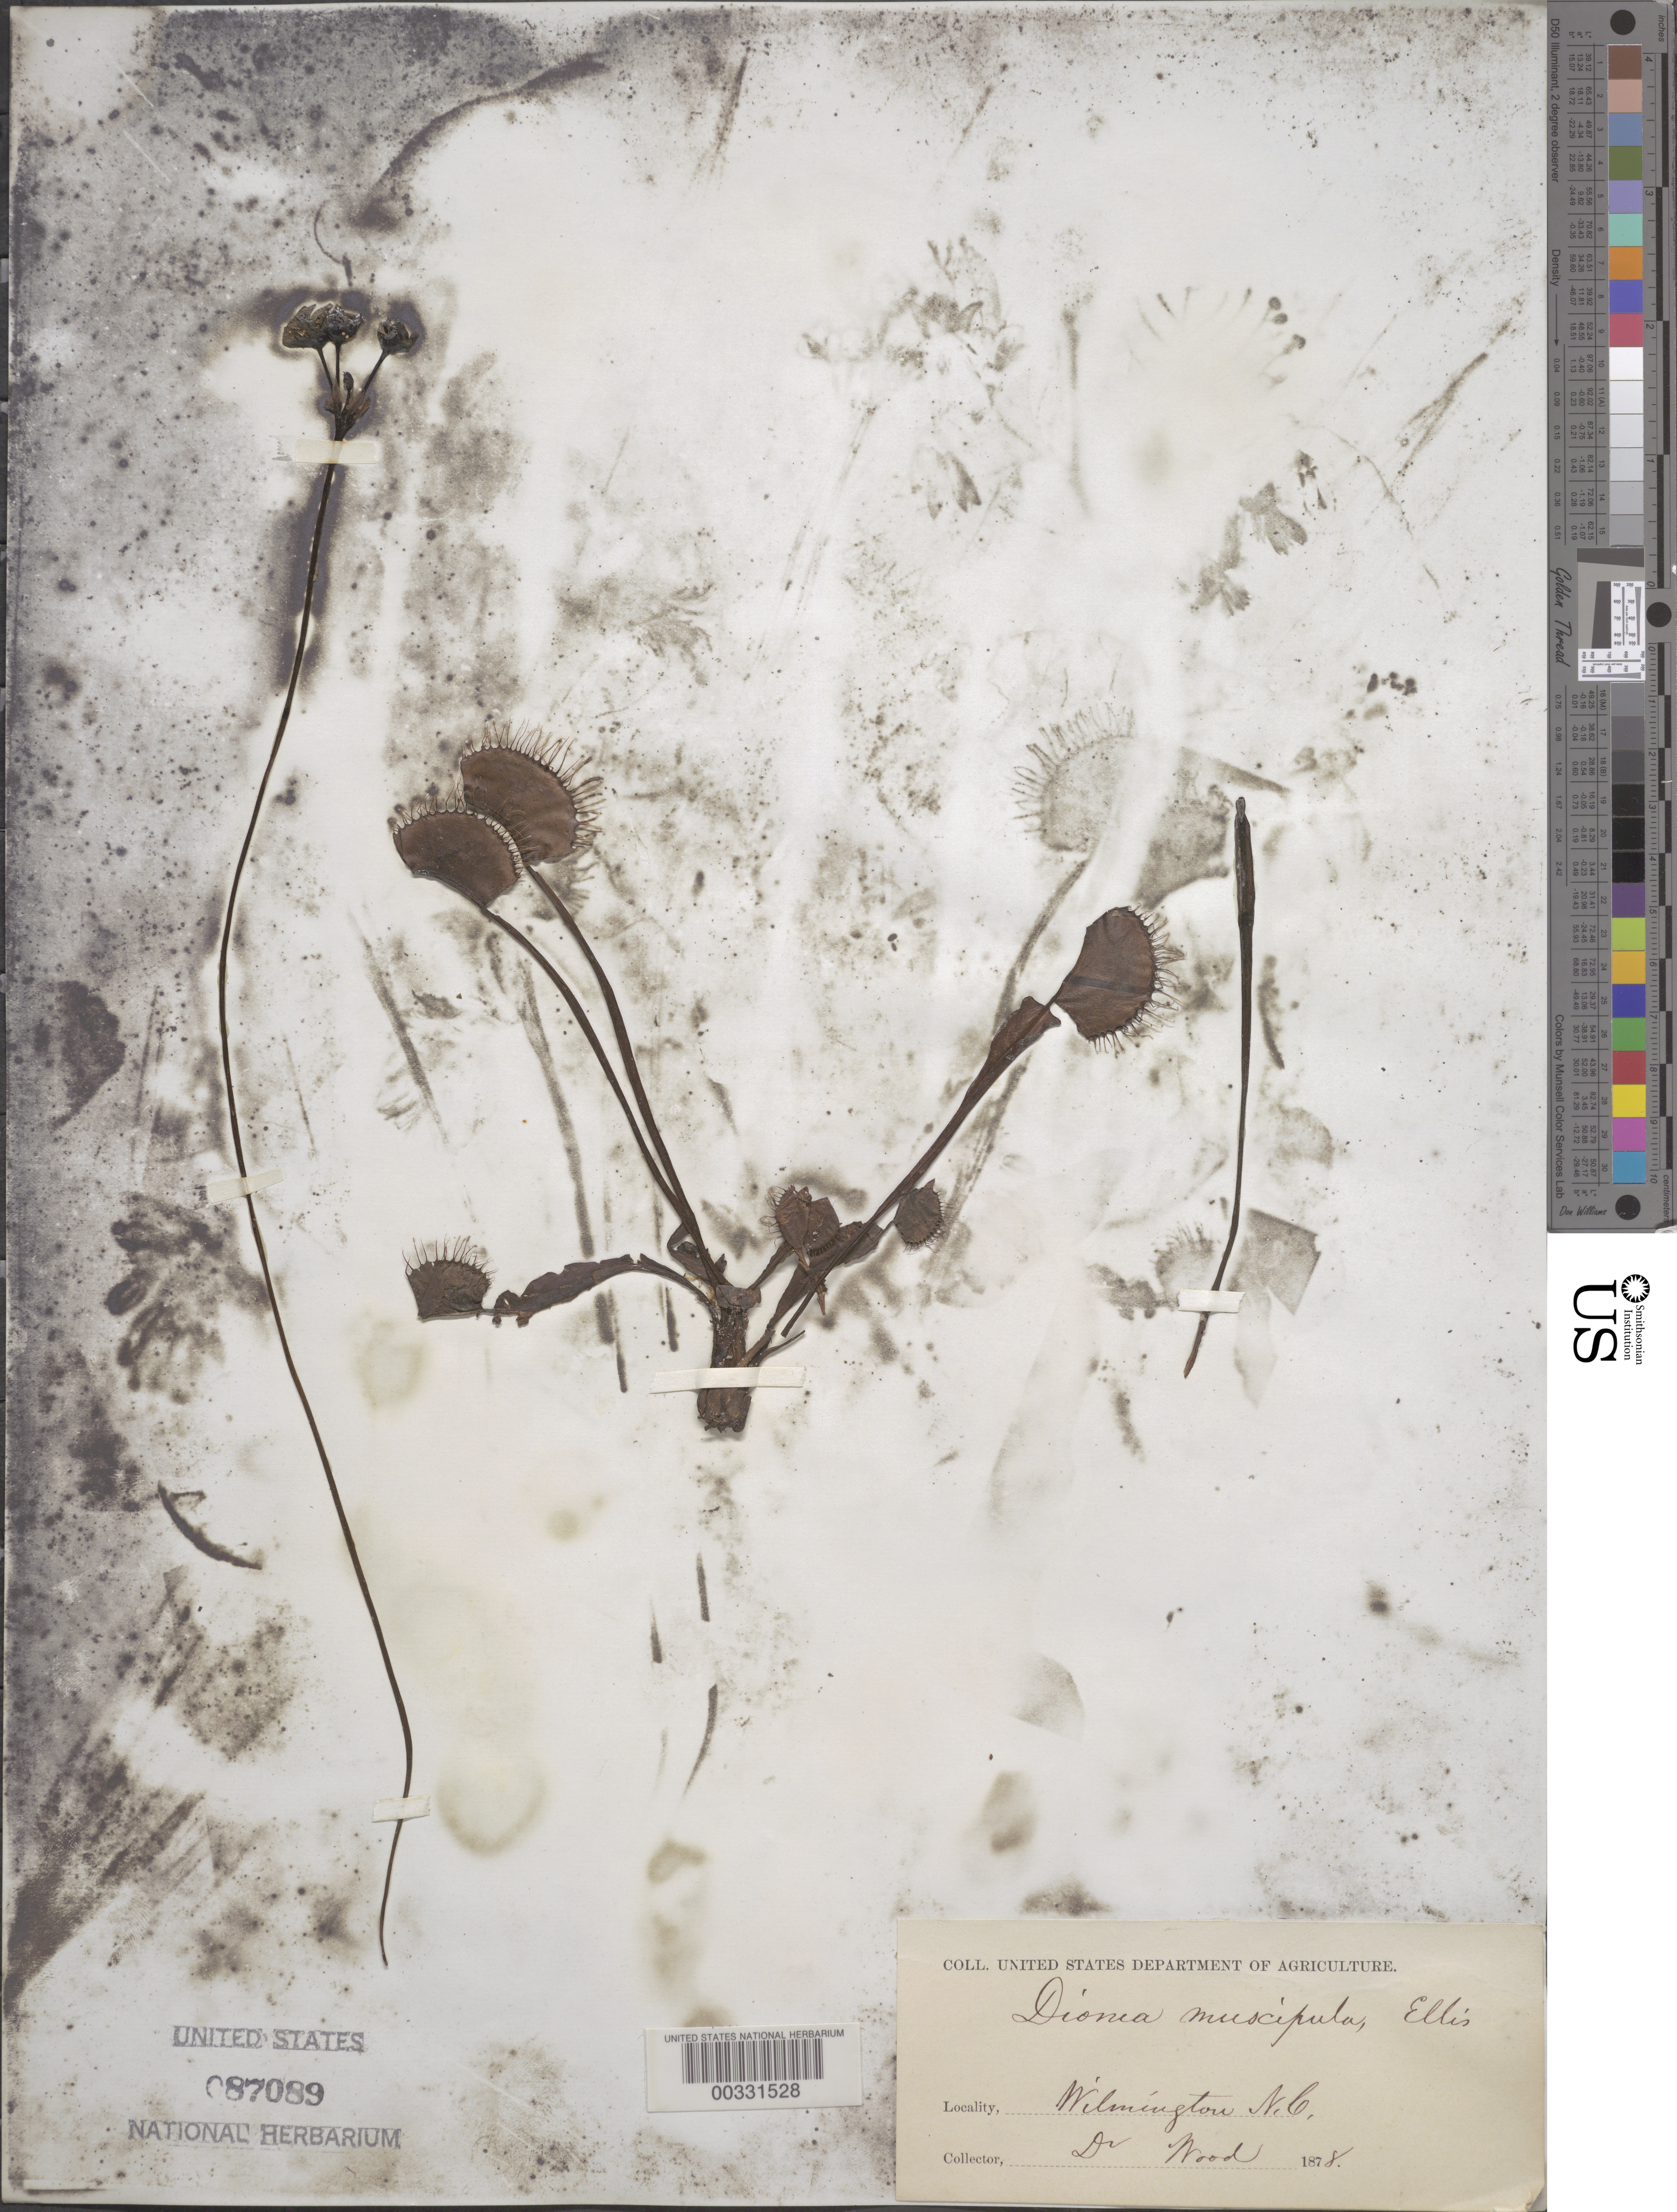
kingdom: Plantae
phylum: Tracheophyta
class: Magnoliopsida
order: Caryophyllales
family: Droseraceae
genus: Dionaea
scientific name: Dionaea muscipula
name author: J. Ellis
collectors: D. Wood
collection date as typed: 1878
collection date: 1878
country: United States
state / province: North Carolina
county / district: New Hanover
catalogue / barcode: US 87089